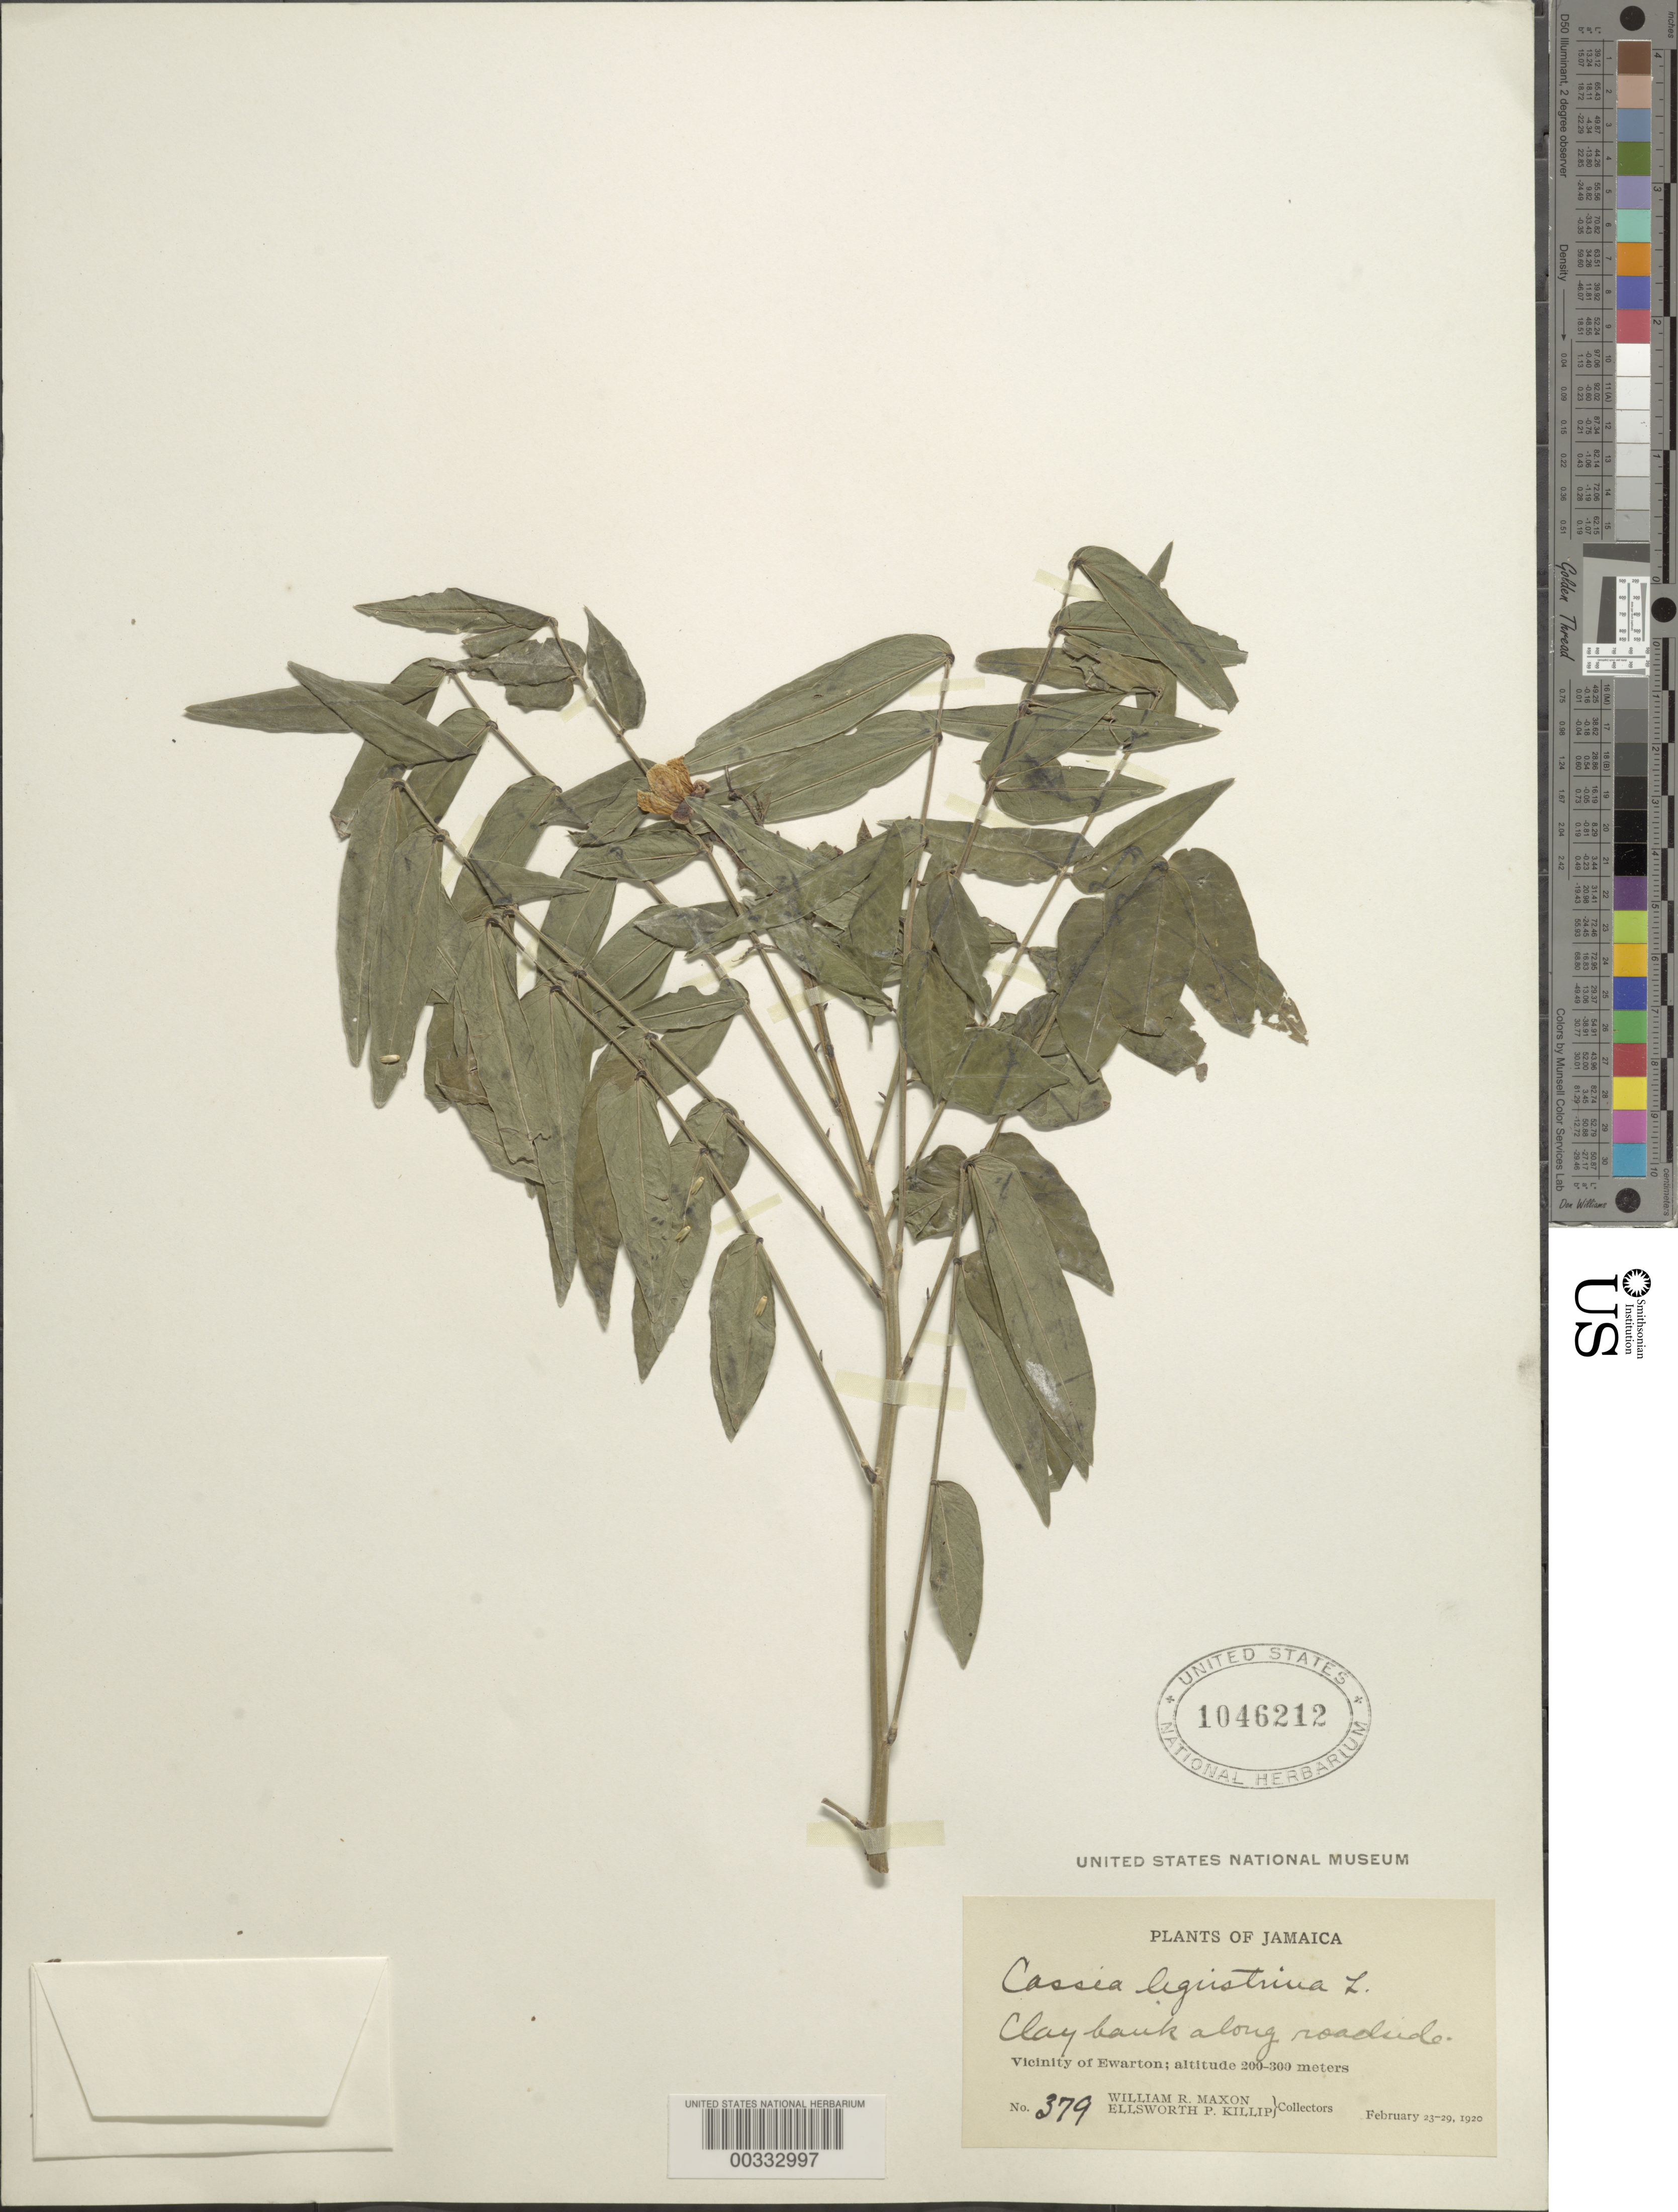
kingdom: Plantae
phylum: Tracheophyta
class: Magnoliopsida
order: Fabales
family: Fabaceae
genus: Senna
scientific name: Senna ligustrina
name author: (L.) H.S. Irwin & Barneby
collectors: W. R. Maxon & E. P. Killip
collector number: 379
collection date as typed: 23 Feb 1920 to 29 Feb 1920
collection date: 1920-02-23/1920-02-29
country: Haiti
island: Hispaniola Island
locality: Vicinity of ewarton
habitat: Clay bank along roadside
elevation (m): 200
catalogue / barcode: US 1046212